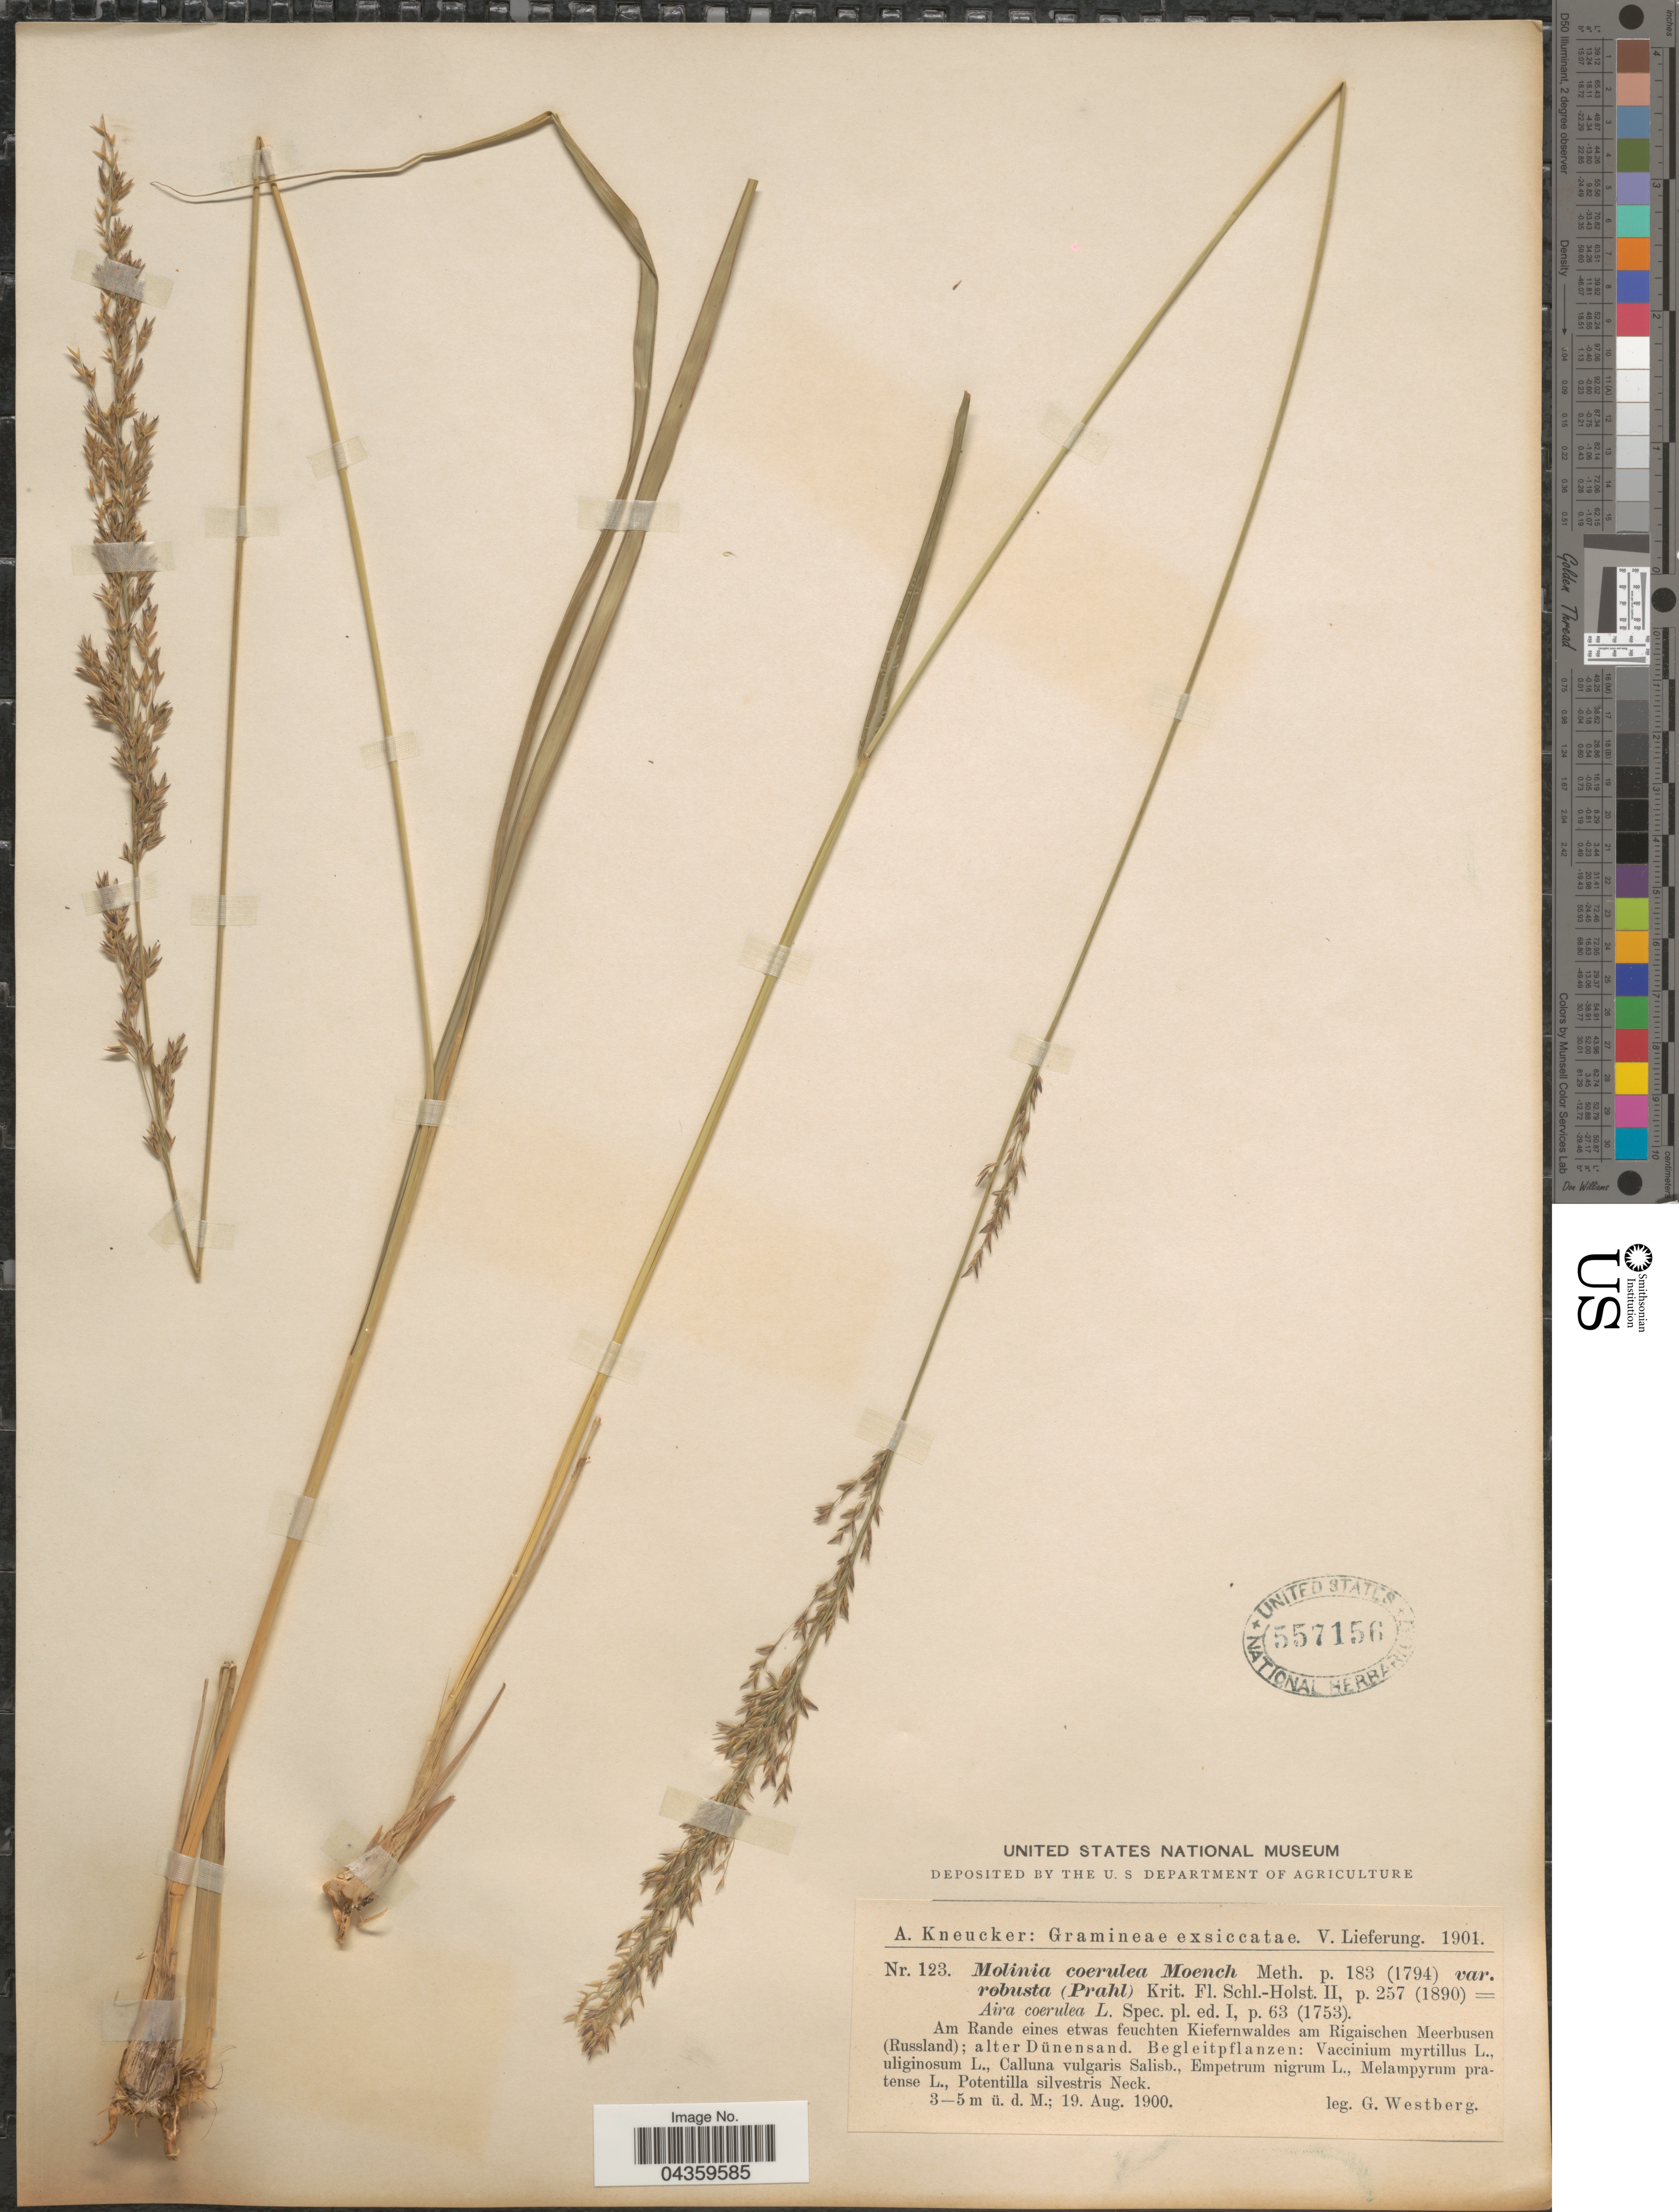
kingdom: Plantae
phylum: Tracheophyta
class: Liliopsida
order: Poales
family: Poaceae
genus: Molinia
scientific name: Molinia caerulea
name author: (L.) Moench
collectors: G. Westberg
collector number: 123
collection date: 1900-08-19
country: Estonia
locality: Am Rande eines etwas feuchten Kiefernwaldes am Rigaischen Meerbusen (Russland); alter Dünensand.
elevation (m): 3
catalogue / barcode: US 557156